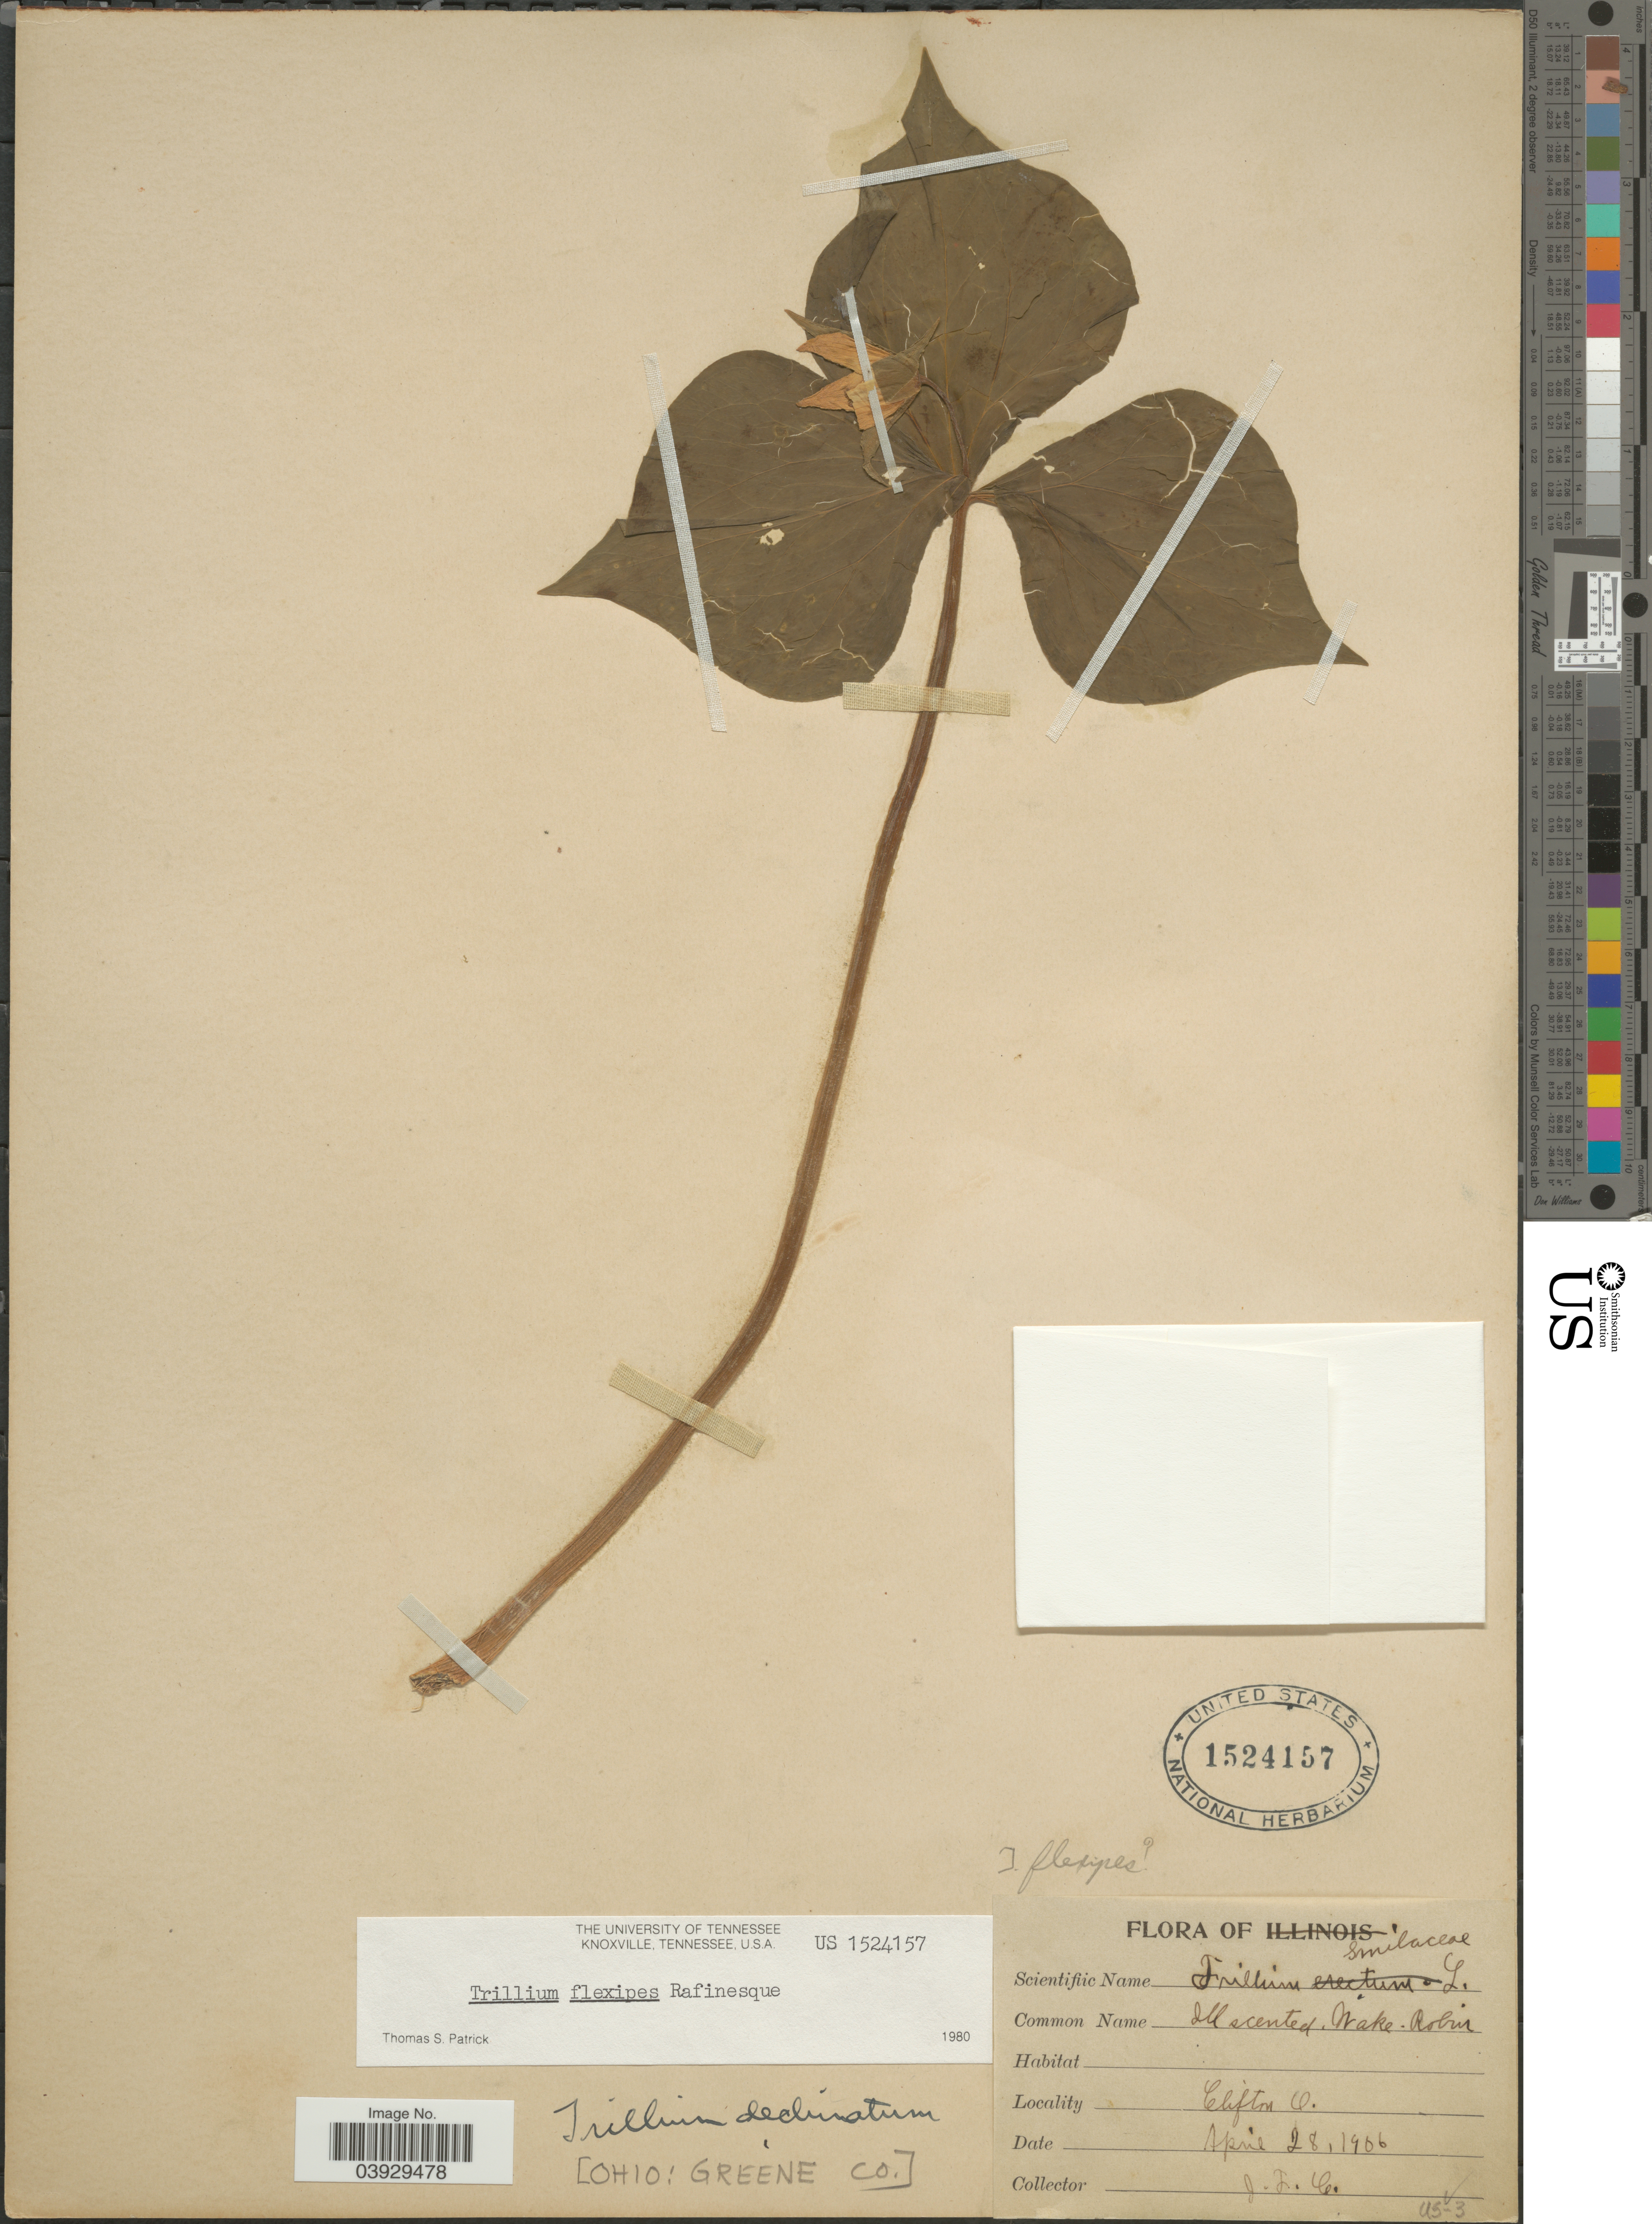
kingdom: Plantae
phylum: Tracheophyta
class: Liliopsida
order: Liliales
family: Melanthiaceae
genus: Trillium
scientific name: Trillium flexipes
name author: Raf.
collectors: J. F. Clevenger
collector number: US-3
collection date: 1906-04-28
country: United States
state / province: Ohio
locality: Clifton. Greene Co.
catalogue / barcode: US 1524157